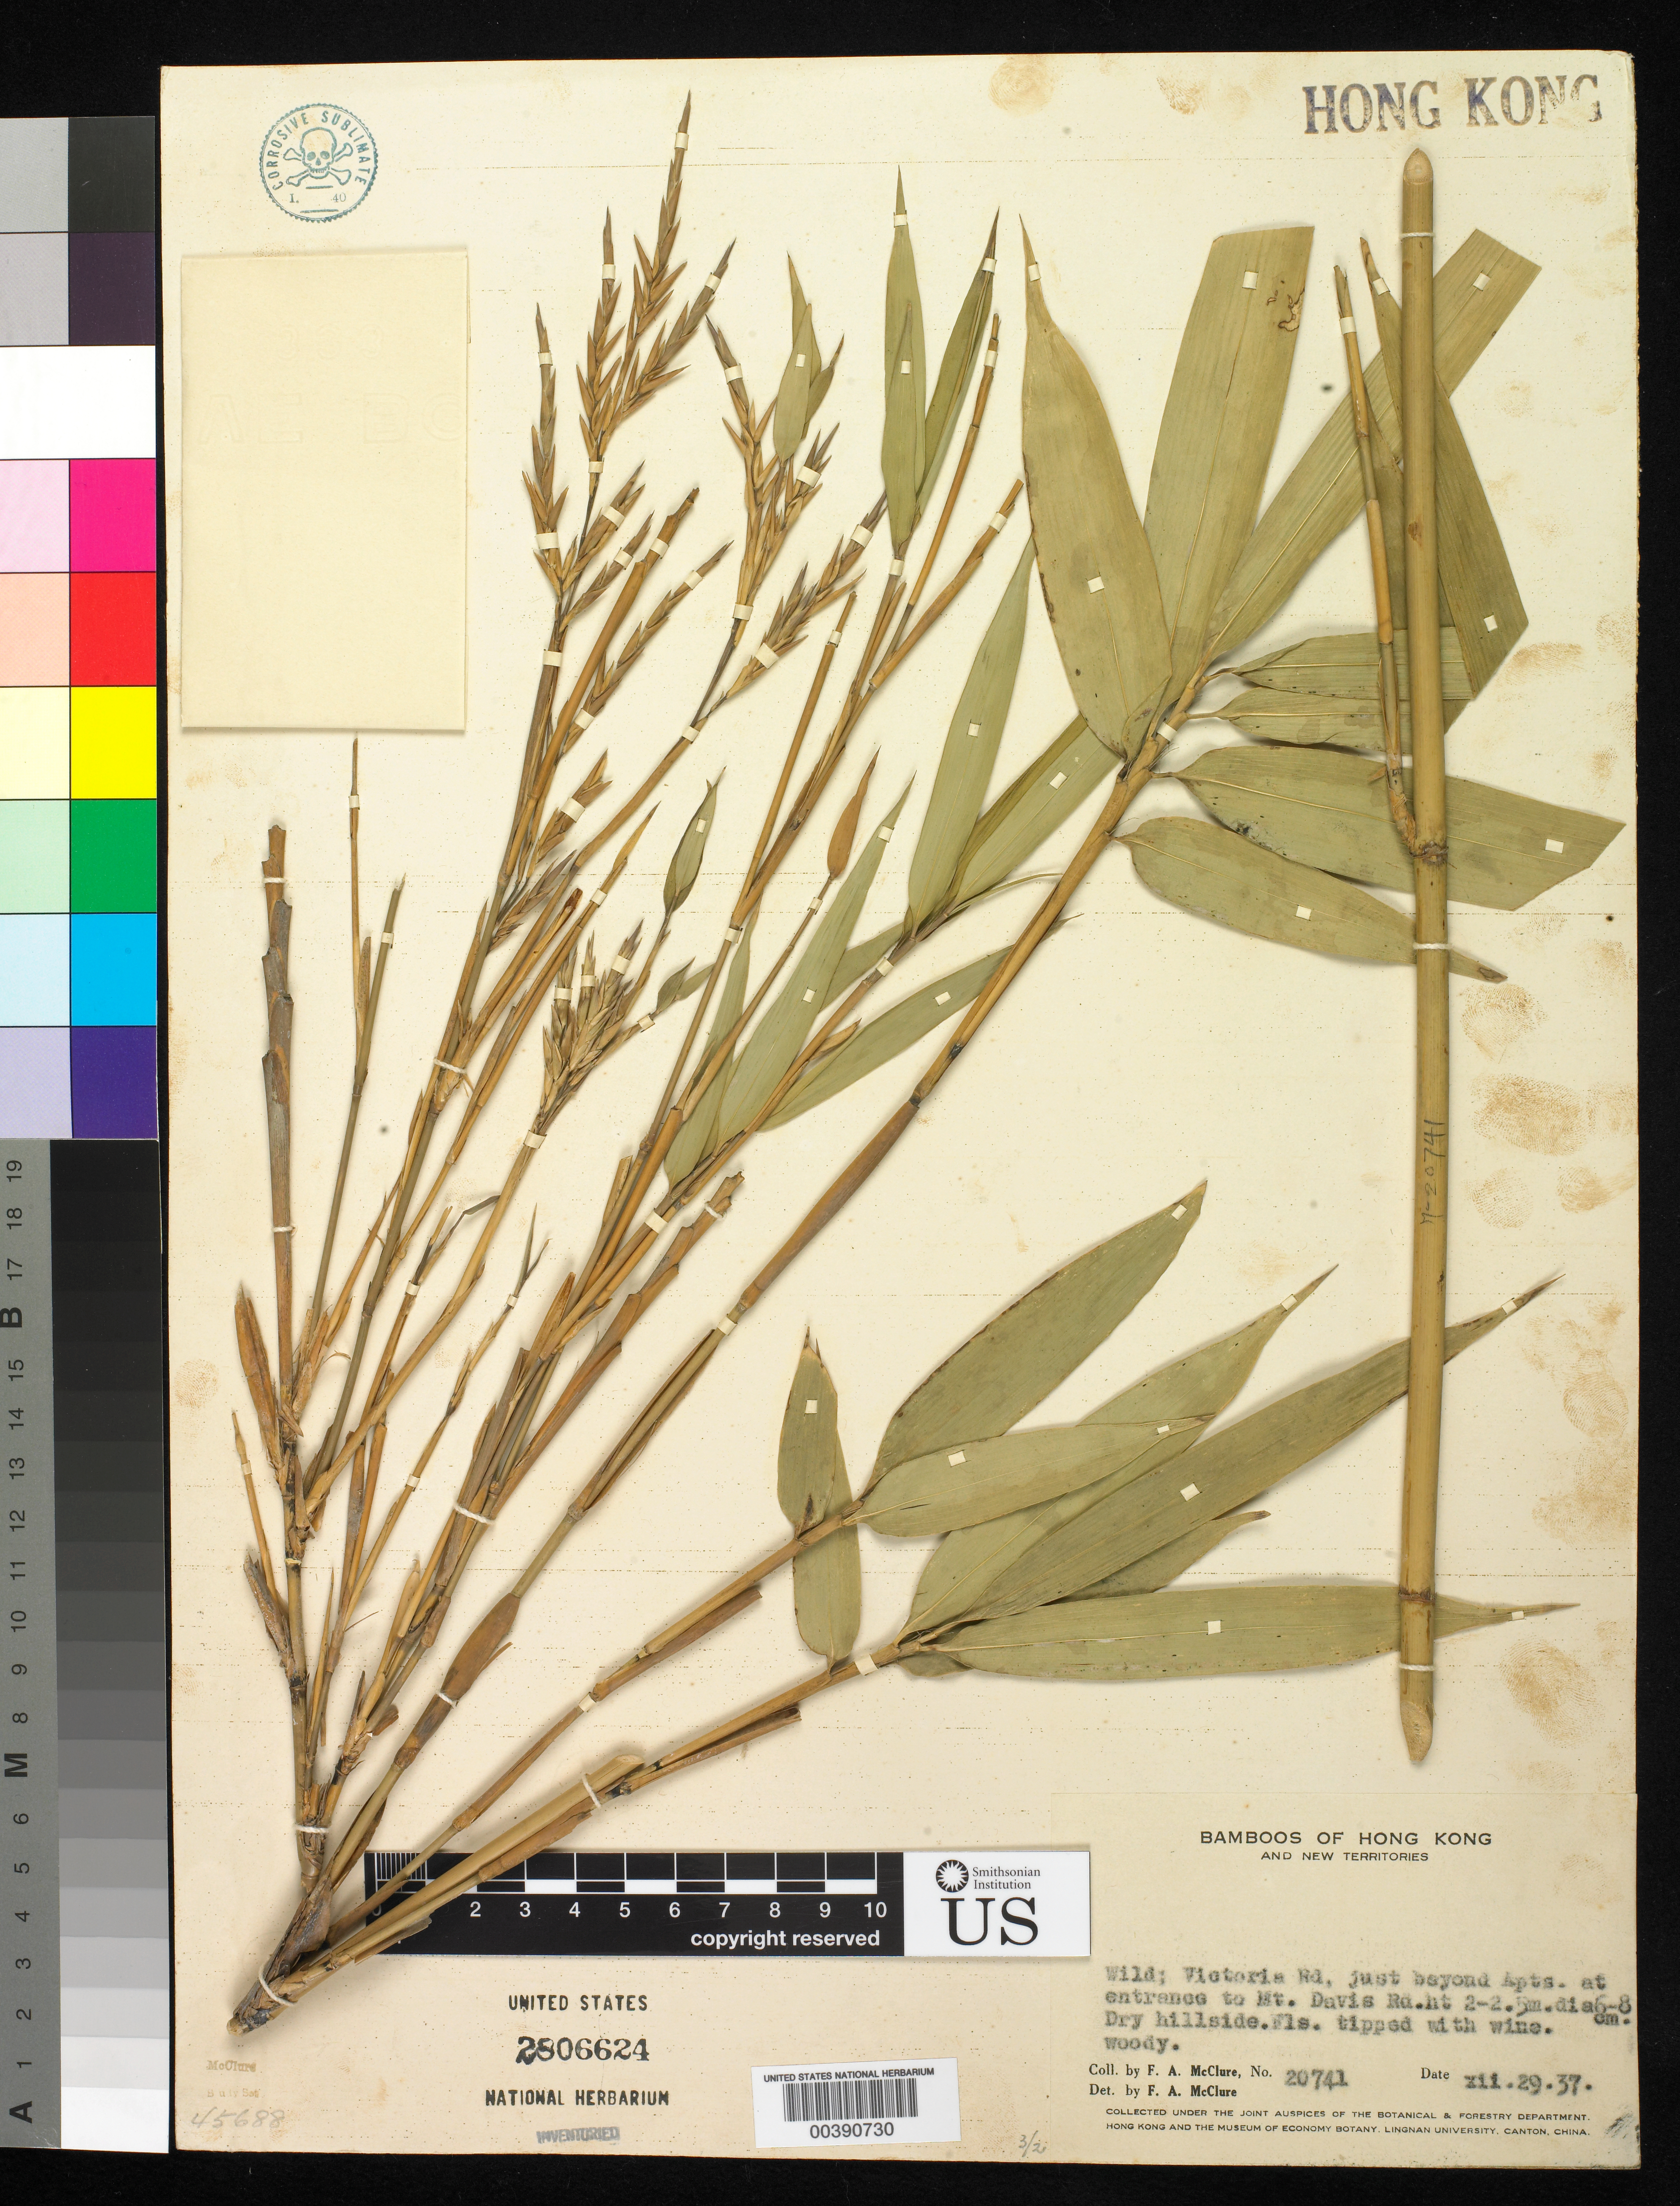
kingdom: Plantae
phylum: Tracheophyta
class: Liliopsida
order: Poales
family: Poaceae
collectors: F. A. McClure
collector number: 20741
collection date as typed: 29 Dec 1937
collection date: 1937-12-29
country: China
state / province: Hong Kong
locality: Victoira rd., 1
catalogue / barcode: US 2806624